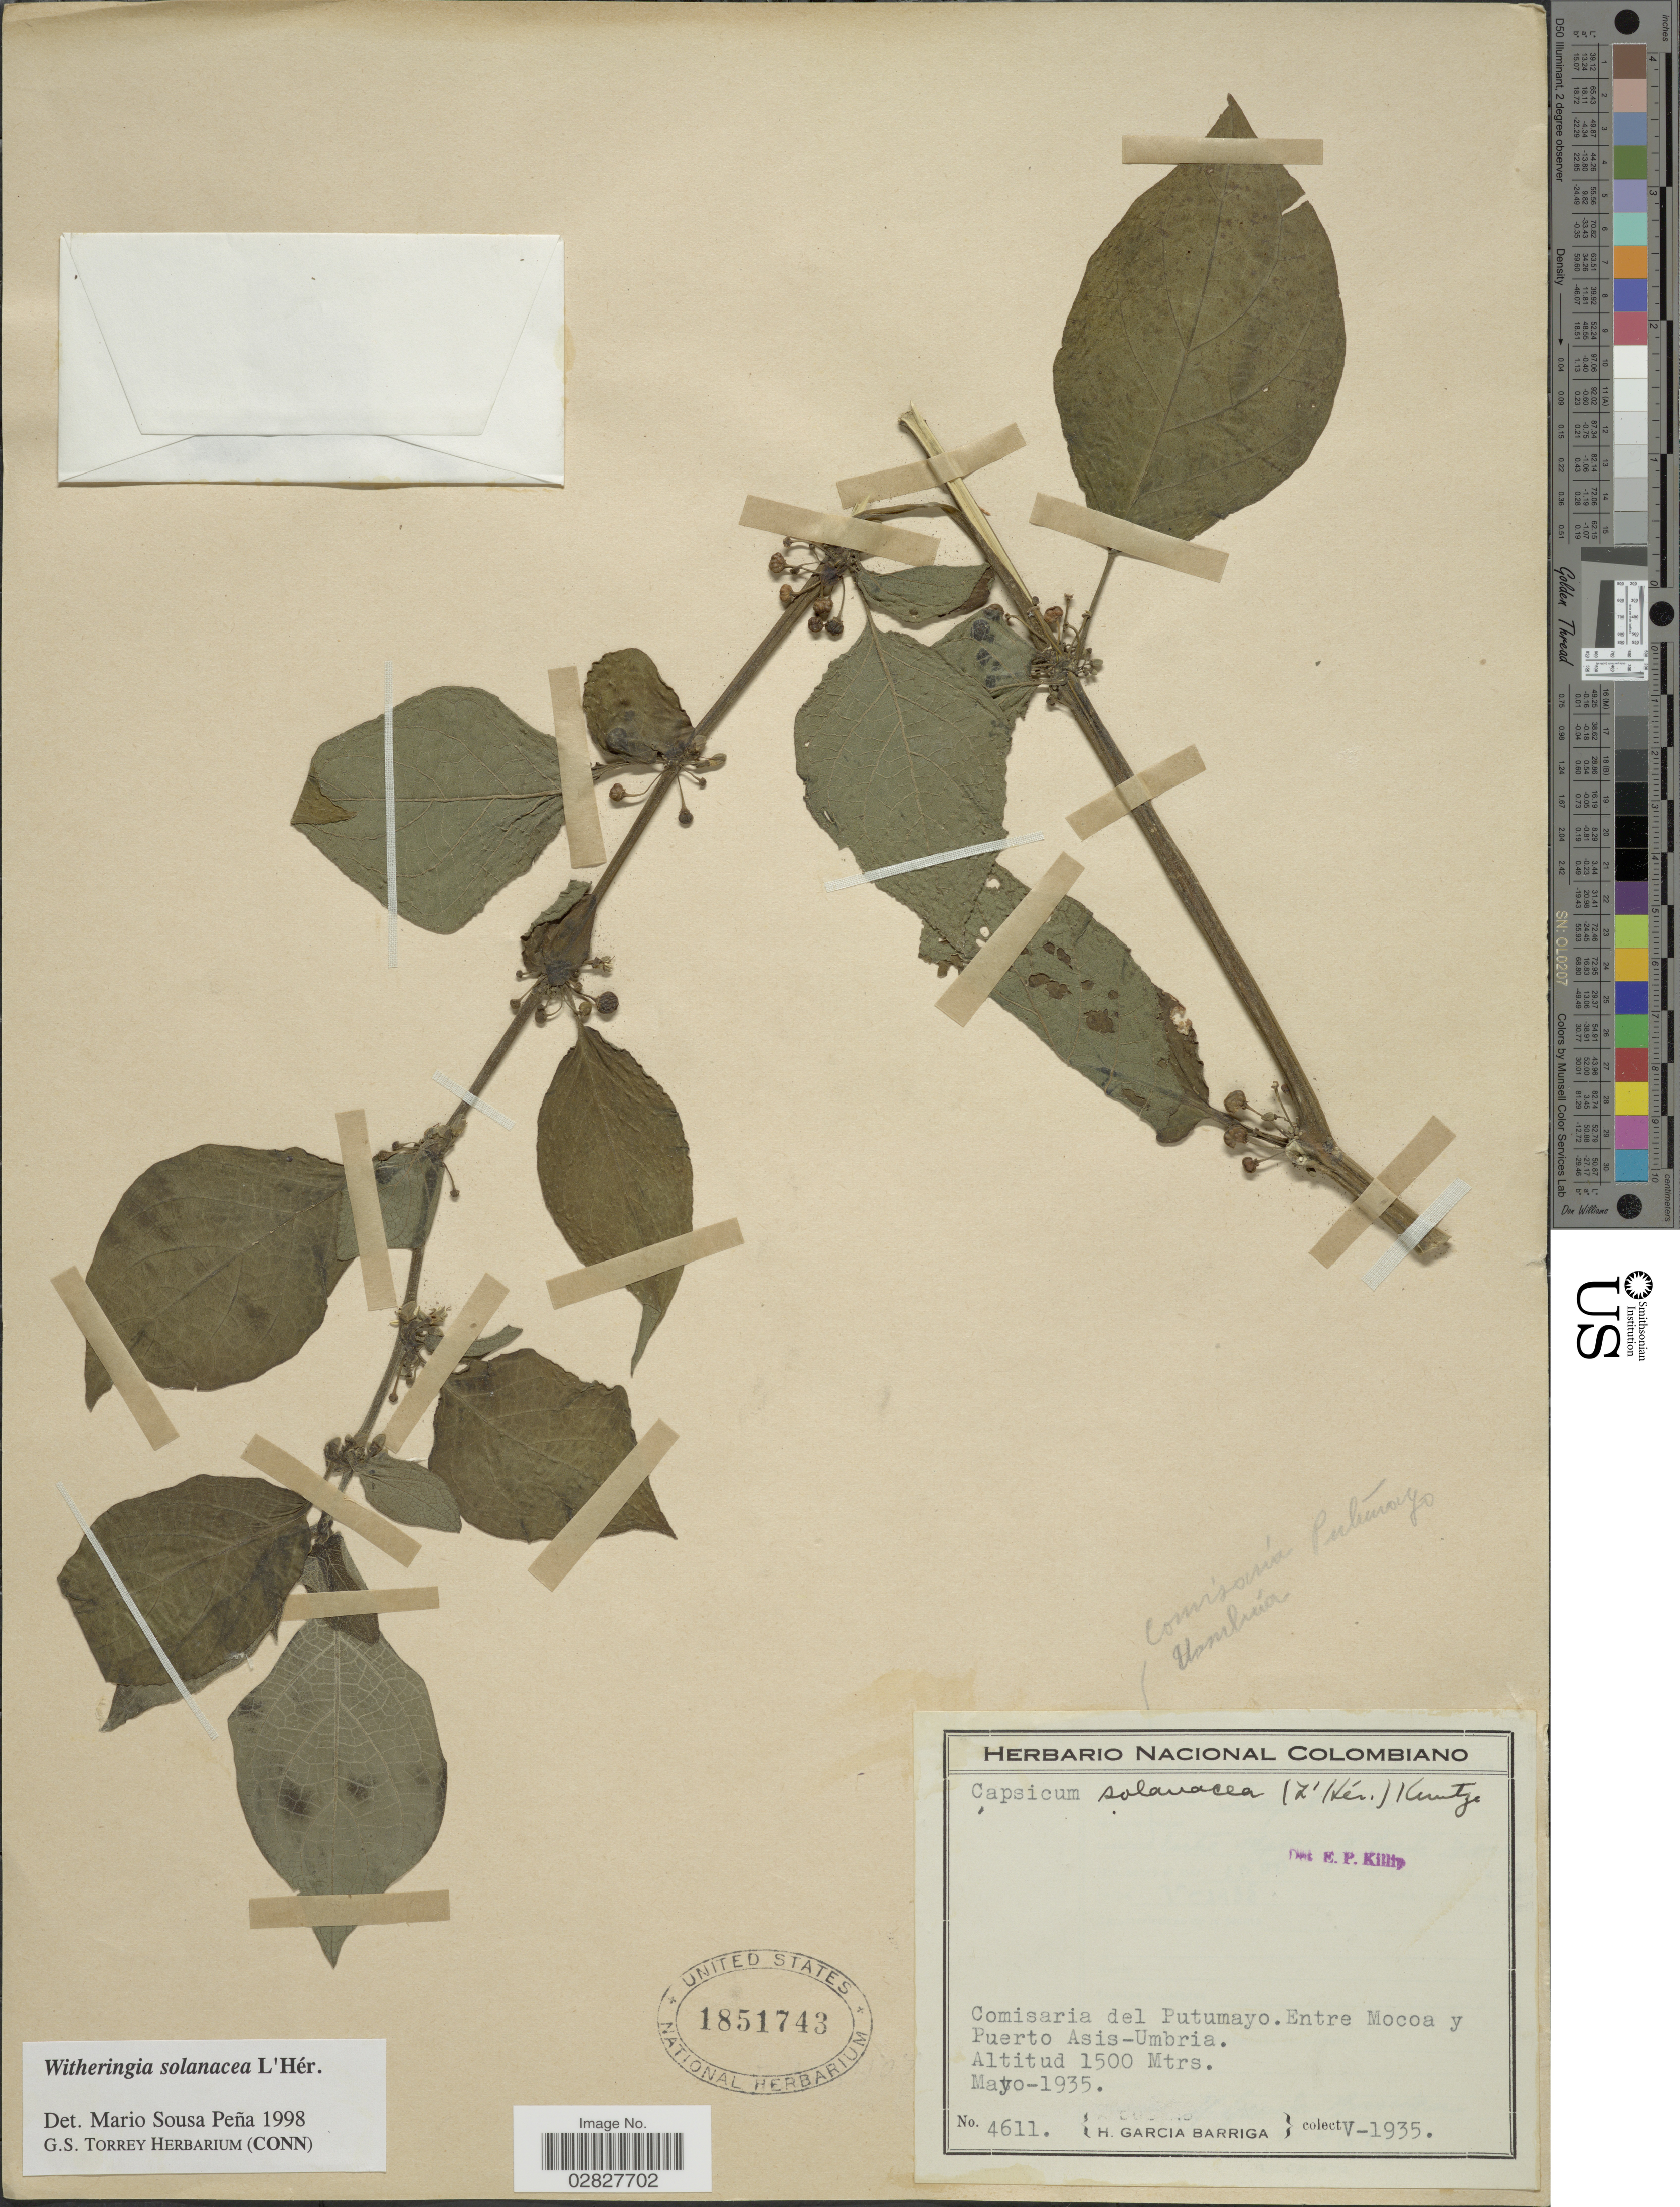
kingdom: Plantae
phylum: Tracheophyta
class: Magnoliopsida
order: Solanales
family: Solanaceae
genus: Witheringia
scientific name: Witheringia solanacea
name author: L'Hér.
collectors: H. García Barriga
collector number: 4611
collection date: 1935-05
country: Colombia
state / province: Putumayo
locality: Comisaria del Putumayo. Entre Mocoa y Puerto-Asis-Umbria.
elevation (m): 1500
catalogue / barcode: US 1851743